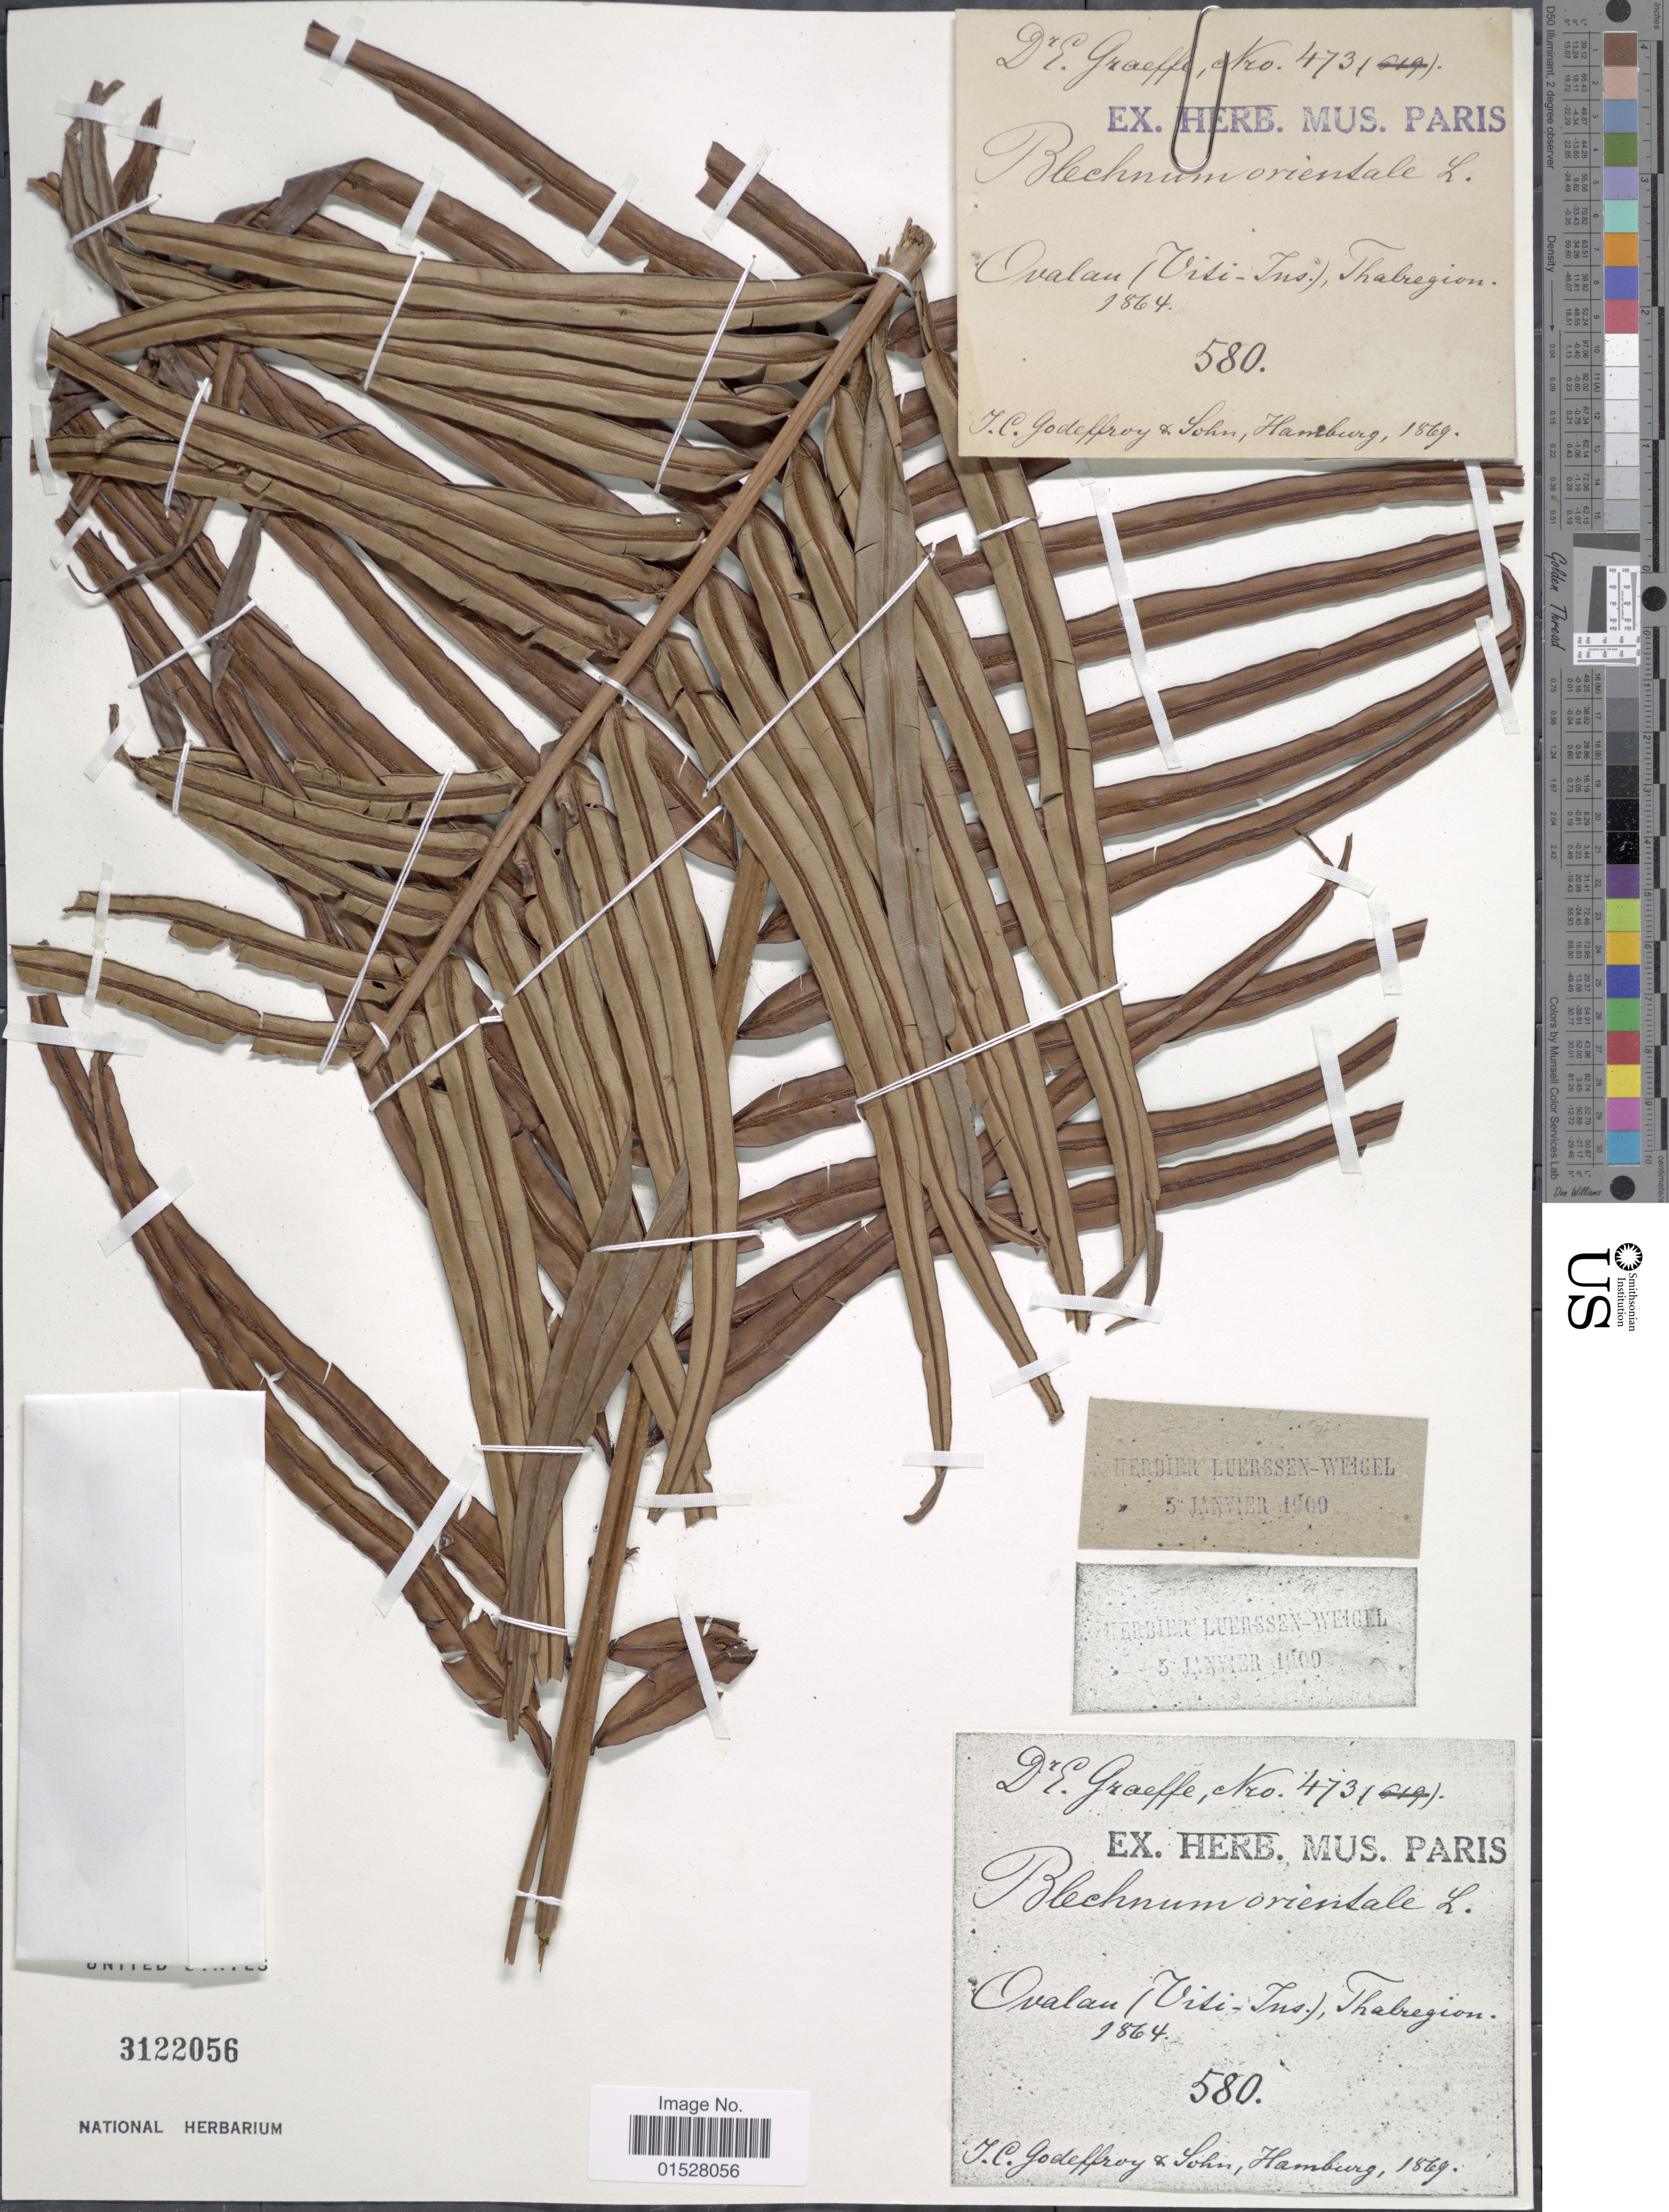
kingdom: Plantae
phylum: Tracheophyta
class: Polypodiopsida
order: Polypodiales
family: Blechnaceae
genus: Blechnum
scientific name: Blechnum orientale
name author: L.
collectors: E. Graeffe & -. John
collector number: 473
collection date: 1864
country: Fiji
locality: Ovalau (Viti-Ins.), Thabregion.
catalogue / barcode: US 3122056